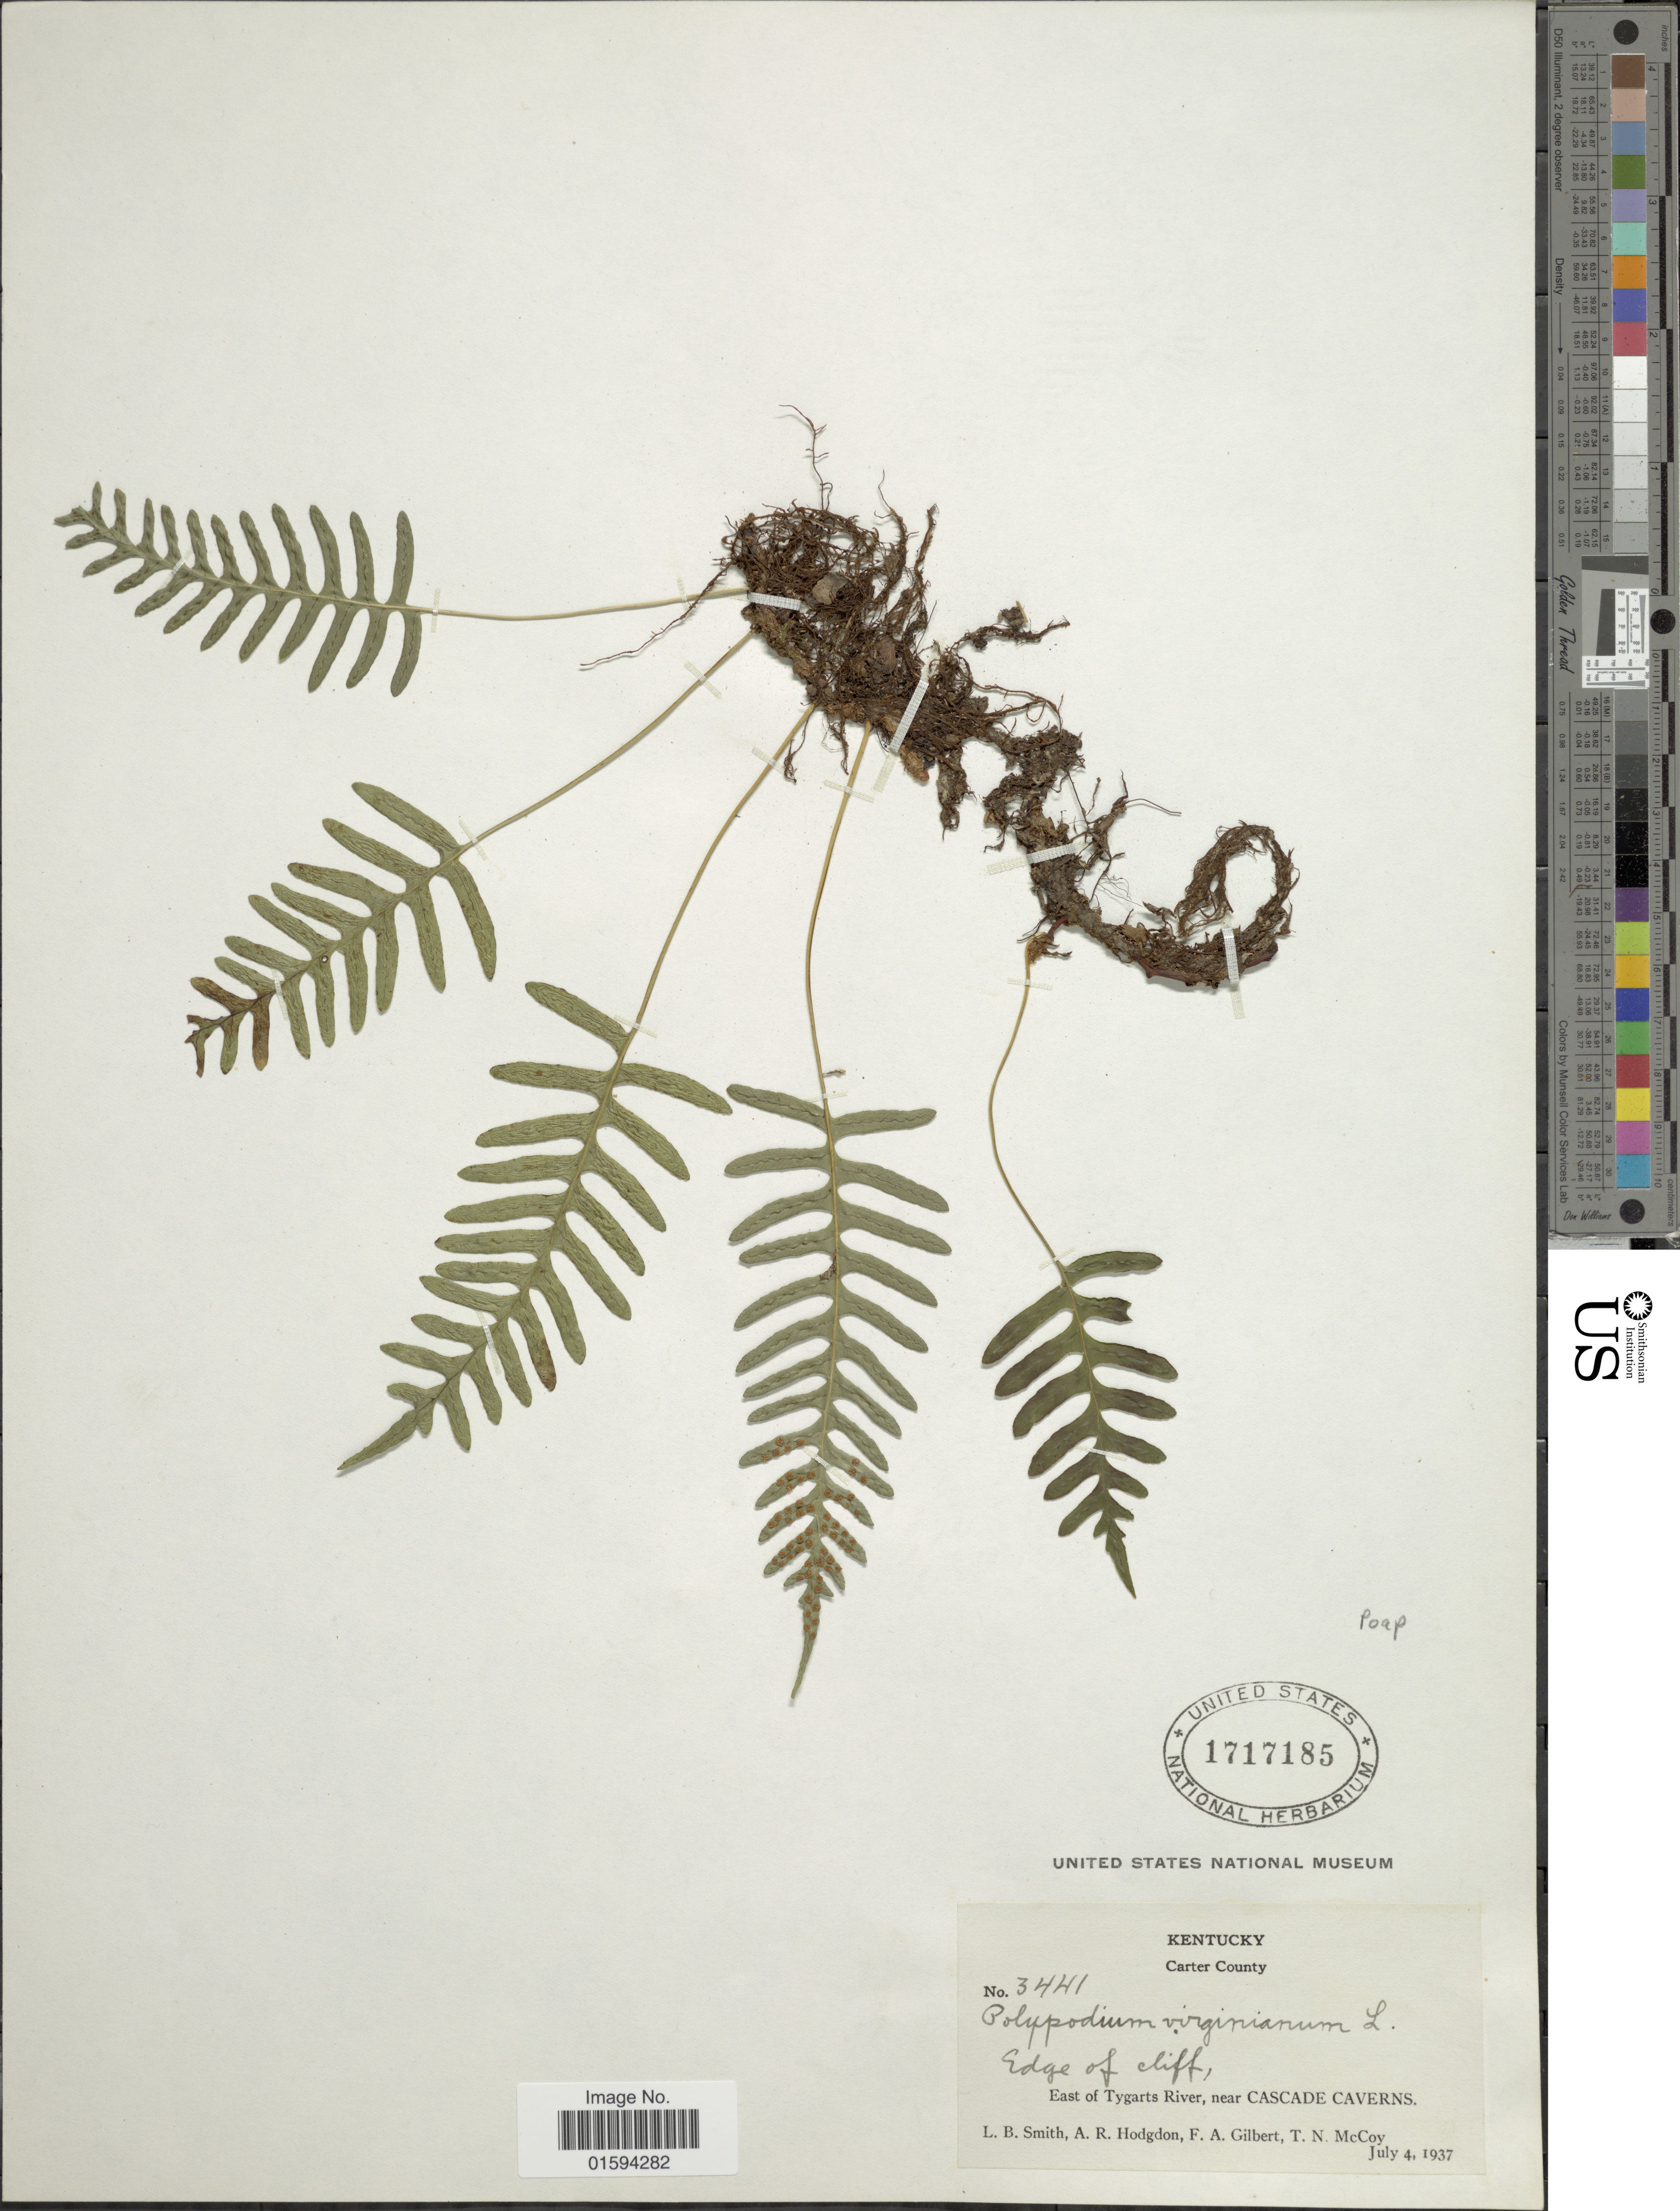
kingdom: Plantae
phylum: Tracheophyta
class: Polypodiopsida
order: Polypodiales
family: Polypodiaceae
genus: Polypodium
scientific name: Polypodium appalachianum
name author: Haufler & Windham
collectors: L. Smith, A. R. Hodgdon, F. A. Gilbert & T. N. McCoy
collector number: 3441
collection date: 1937-07-04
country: United States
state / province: Kentucky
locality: Carter County, edge of cliff, east of Tygarts River, near Cascade Caverns.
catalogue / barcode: US 1717185